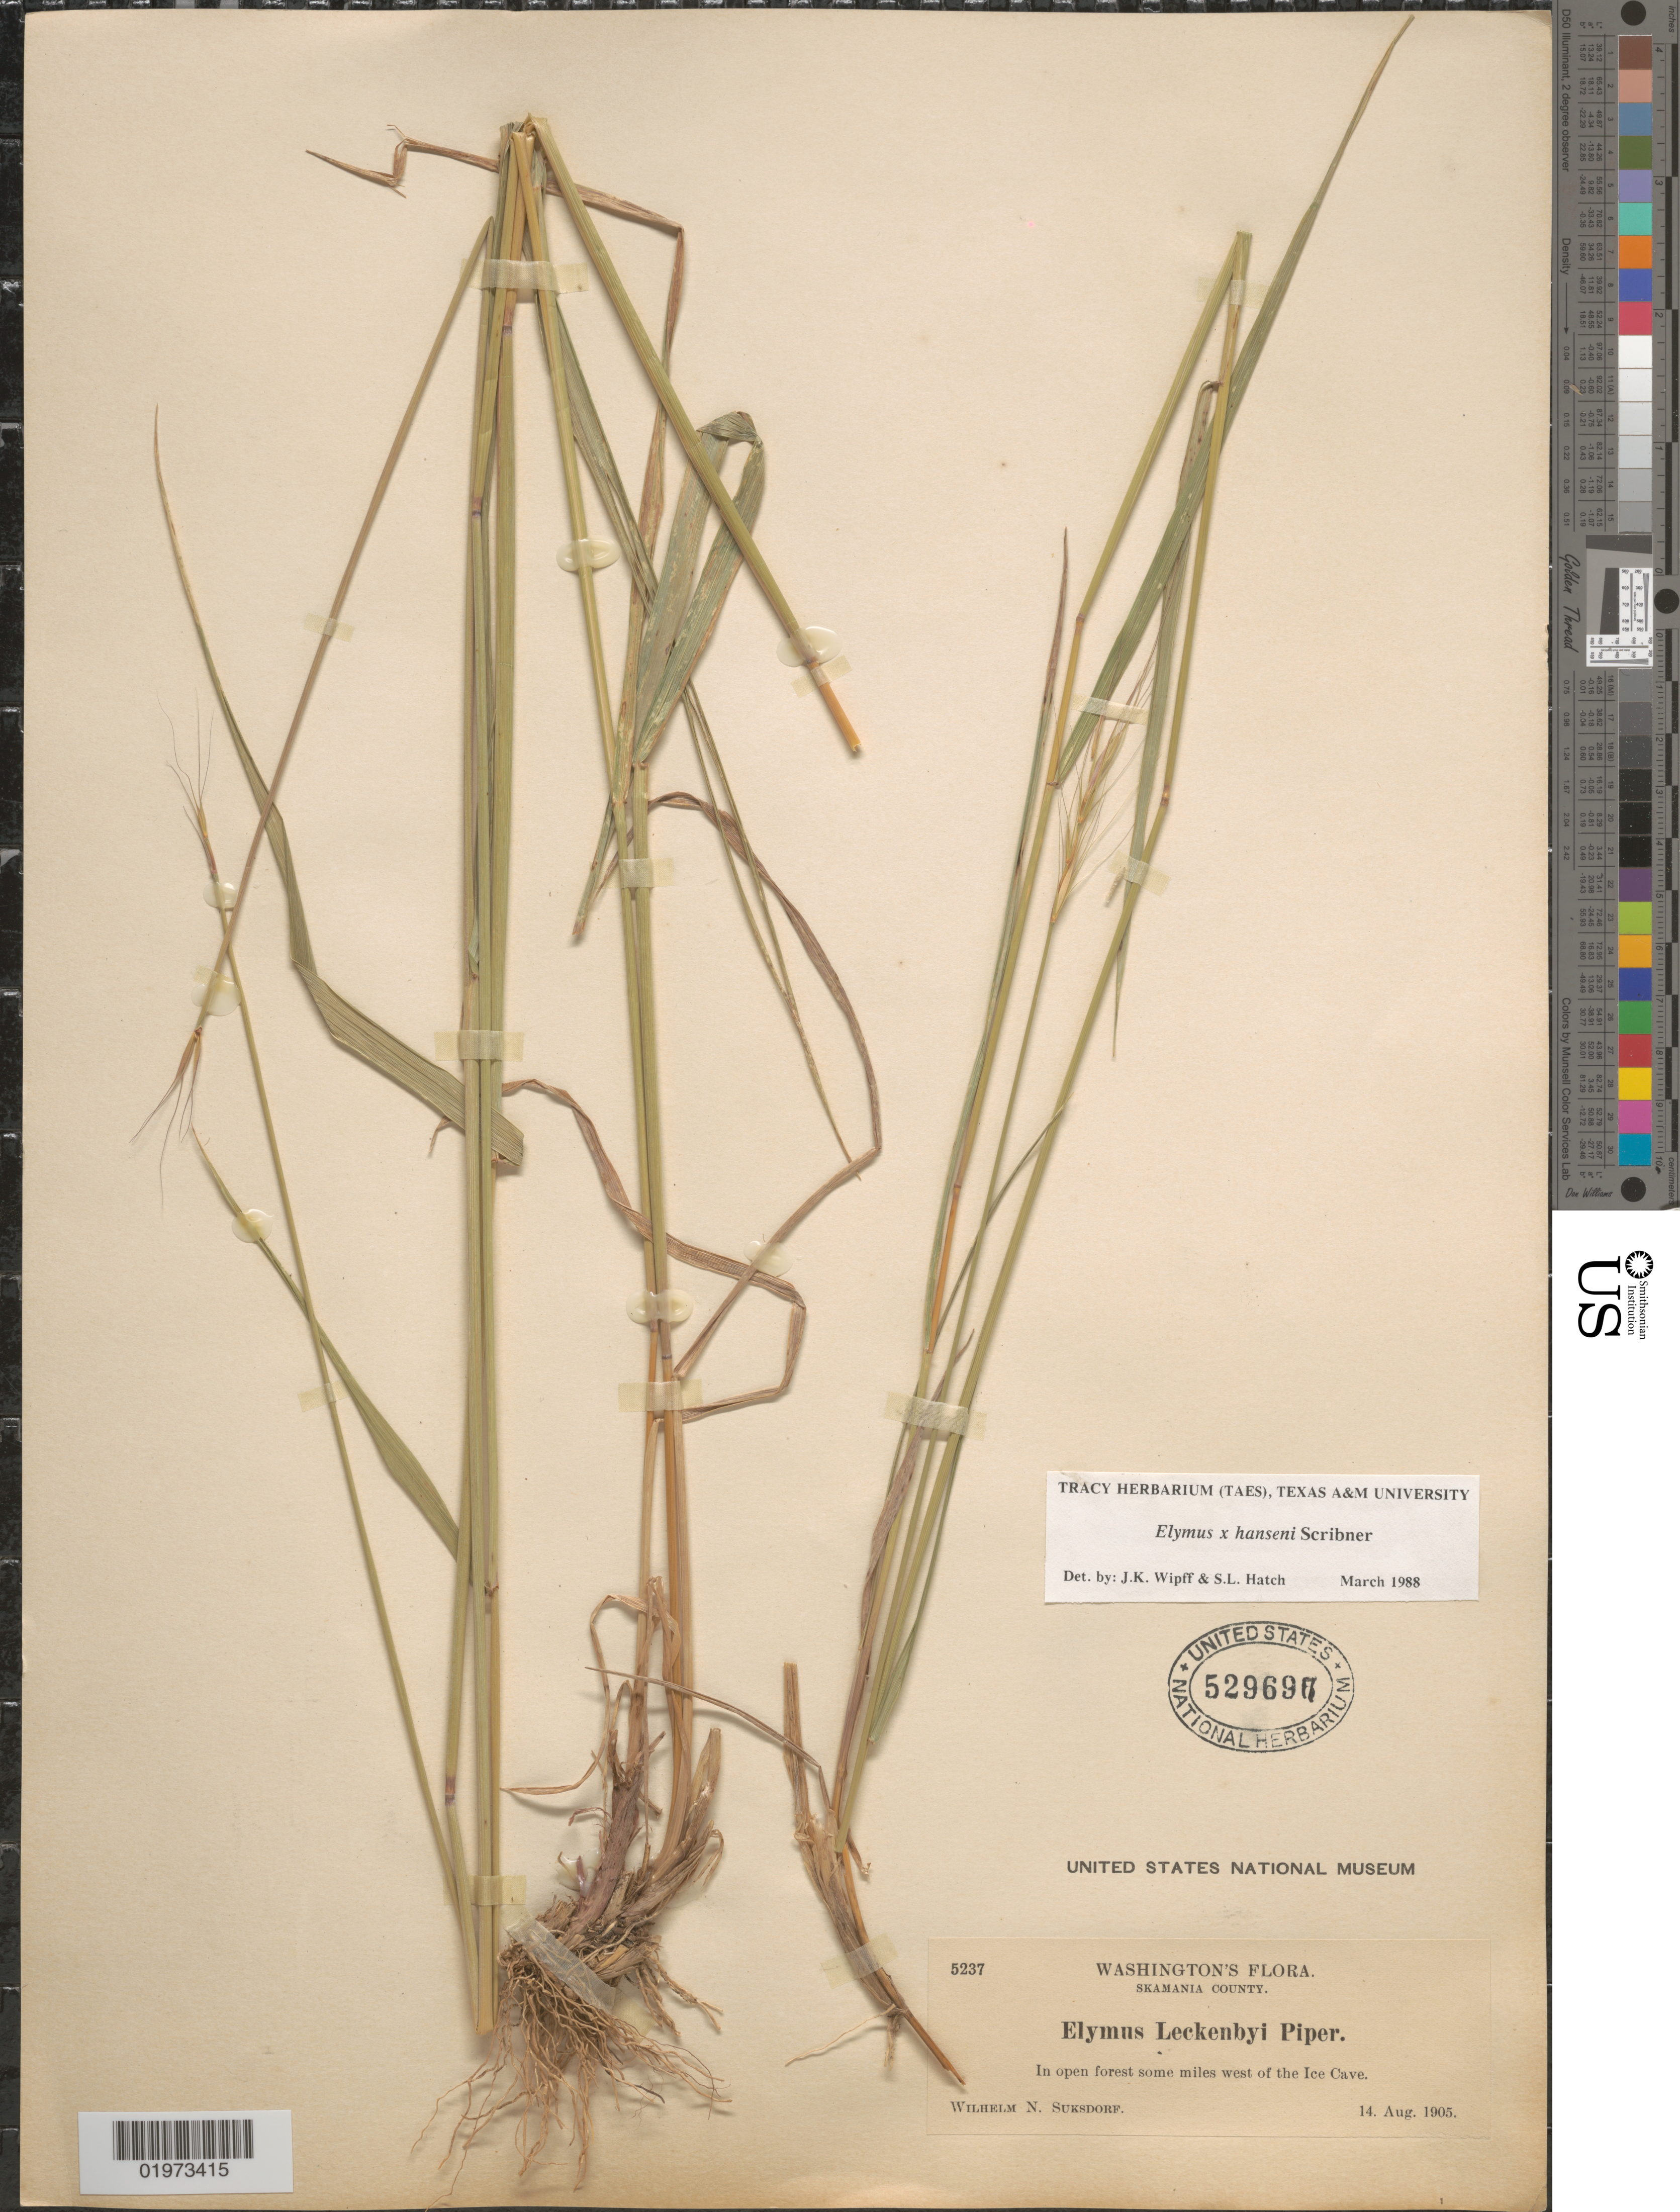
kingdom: Plantae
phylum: Tracheophyta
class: Liliopsida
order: Poales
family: Poaceae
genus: Elymus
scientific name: Elymus x hansenii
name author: Scribn.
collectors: W. N. Suksdorf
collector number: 5237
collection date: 1905-08-14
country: United States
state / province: Washington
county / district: Skamania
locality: Skamania County. In open forest some miles west of the Ice Cave.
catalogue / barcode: US 529697